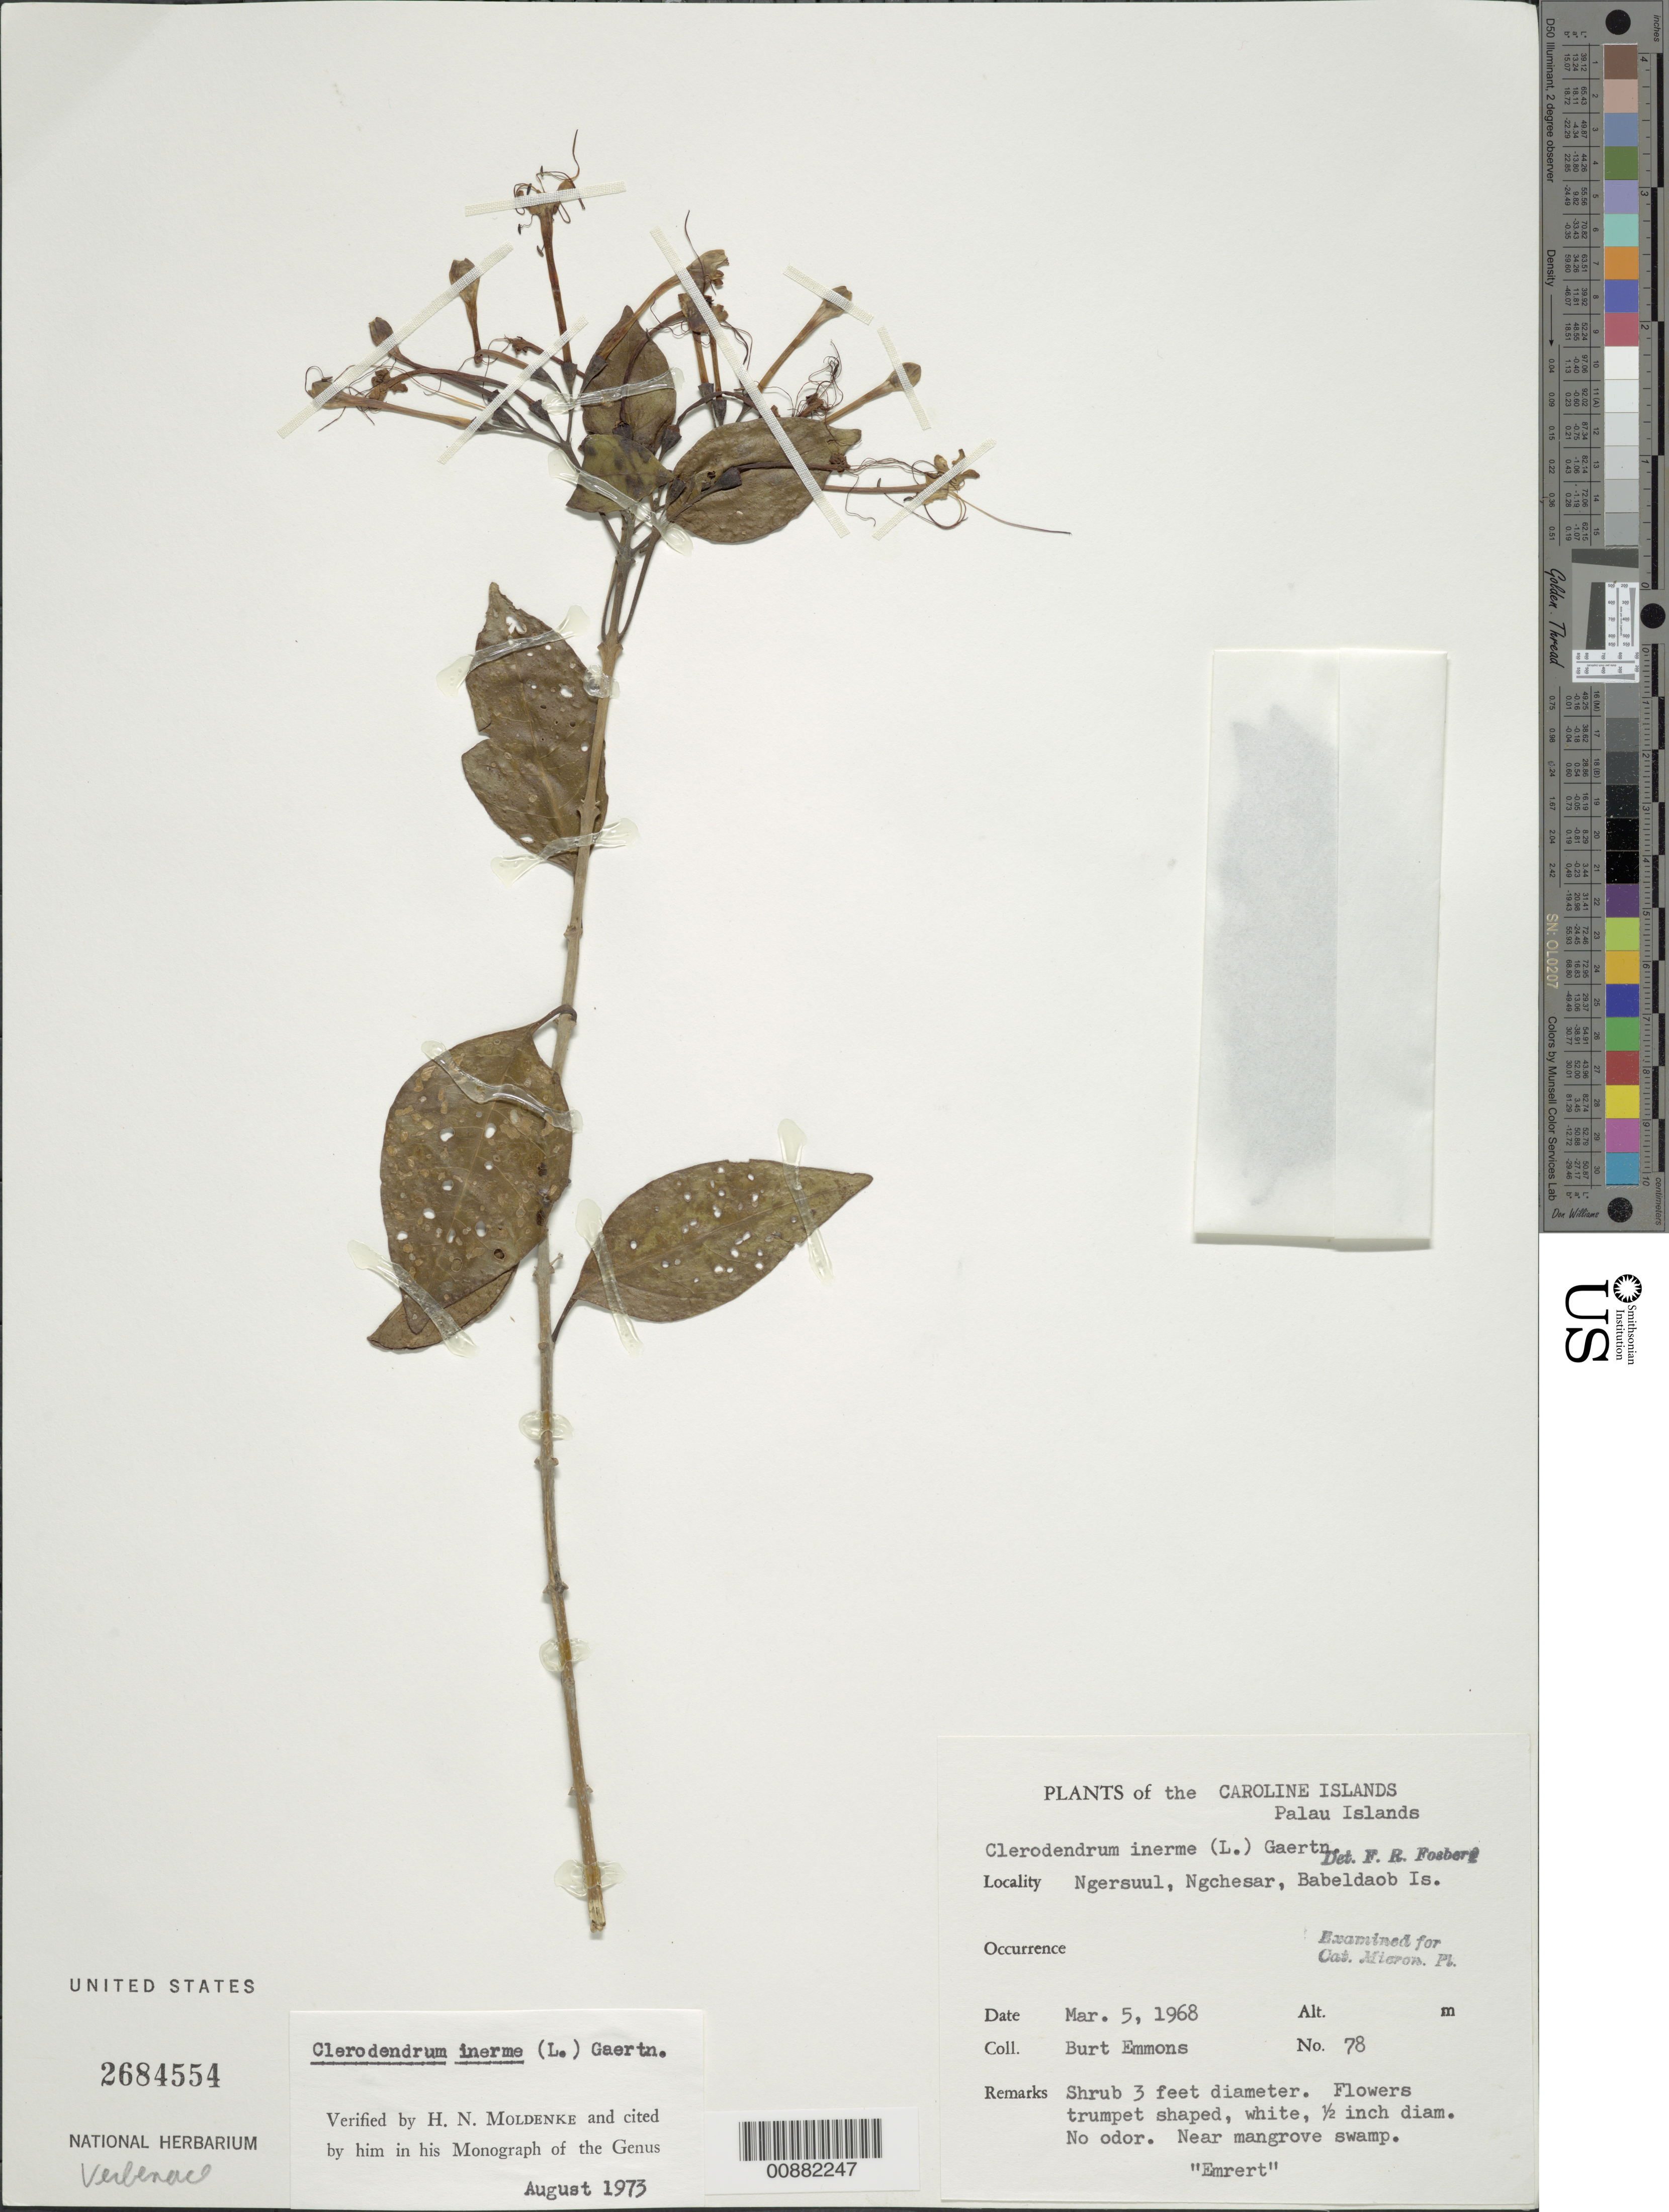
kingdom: Plantae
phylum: Tracheophyta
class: Magnoliopsida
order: Lamiales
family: Lamiaceae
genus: Clerodendrum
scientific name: Clerodendrum inerme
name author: (L.) Gaertn.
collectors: B. Emmons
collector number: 78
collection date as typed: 05 Mar 1968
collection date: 1968-03-05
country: Palau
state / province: Ngchesar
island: Babeldaob [Babelthuap]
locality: Ngersuul, Ngchesar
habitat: near mangrove swamp.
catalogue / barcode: US 2684554